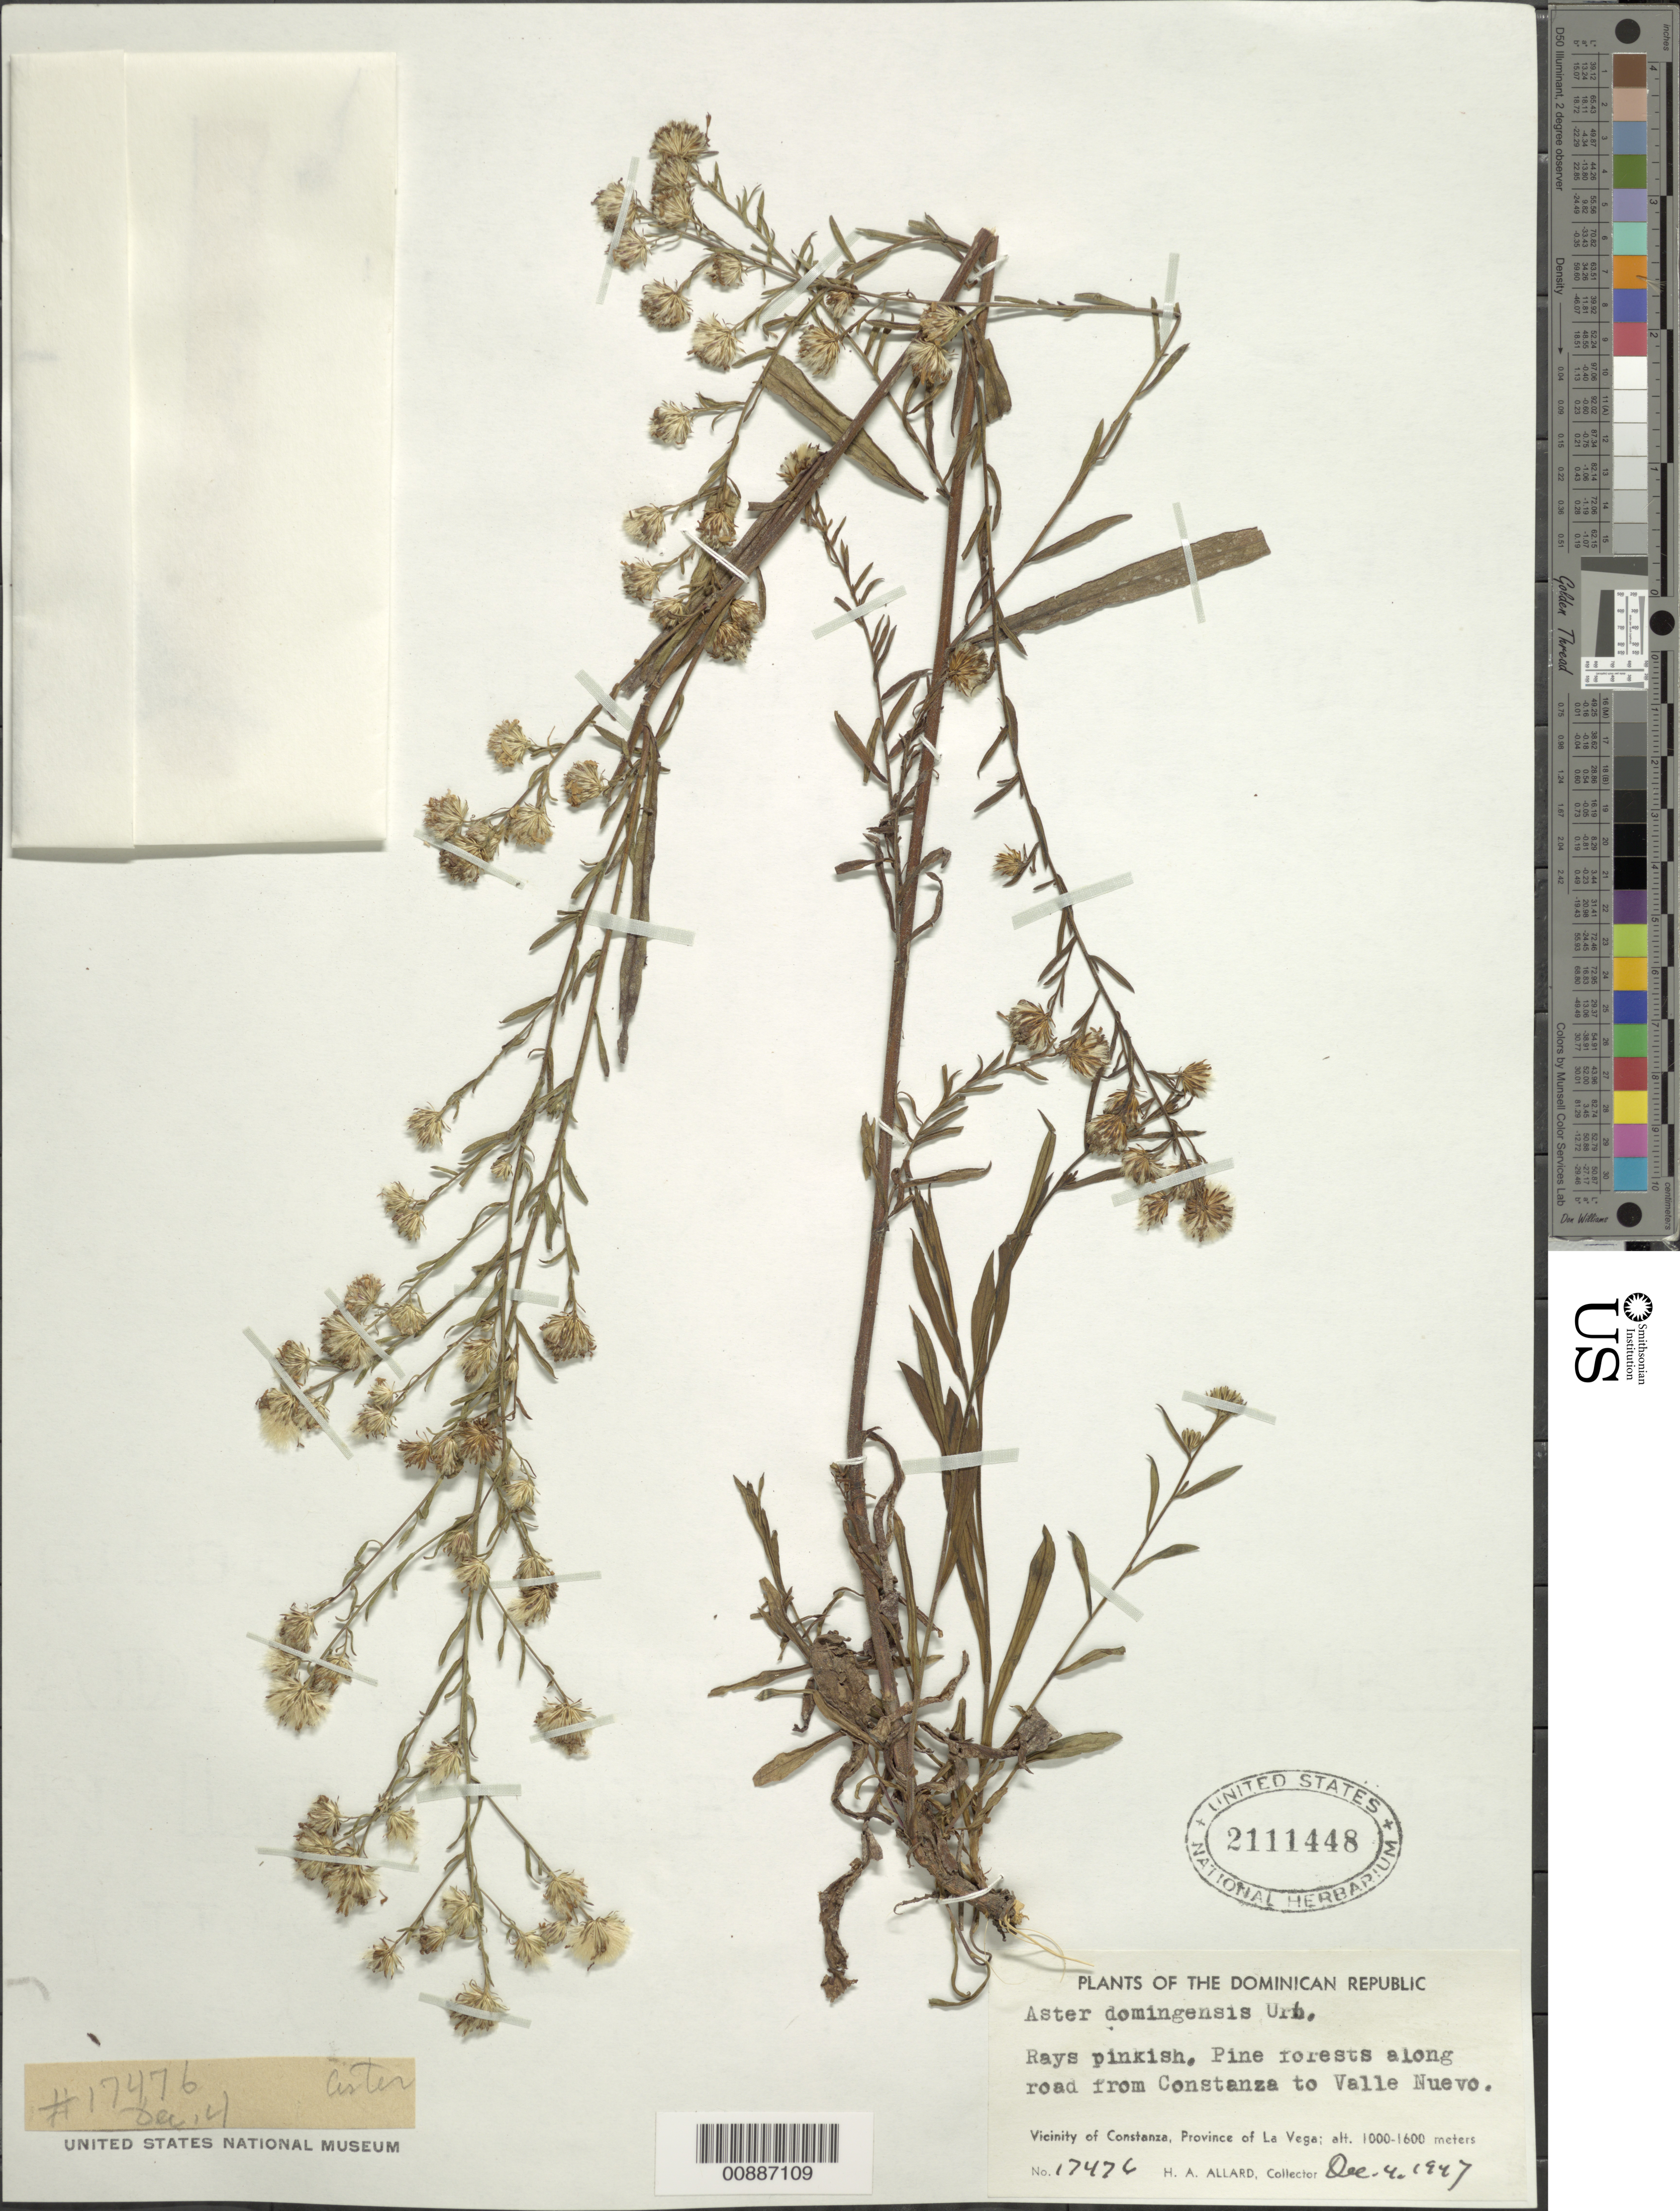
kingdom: Plantae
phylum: Tracheophyta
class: Magnoliopsida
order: Asterales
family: Asteraceae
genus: Symphyotrichum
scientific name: Symphyotrichum domingensis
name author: (Urb.) G.L. Nesom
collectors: H. A. Allard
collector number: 17476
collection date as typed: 04 Dec 1947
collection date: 1947-12-04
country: Dominican Republic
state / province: La Vega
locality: Vicinity of Constanza. Road from Constanza to Valle Nuevo.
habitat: Pine forests along road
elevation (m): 1000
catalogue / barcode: US 2111448